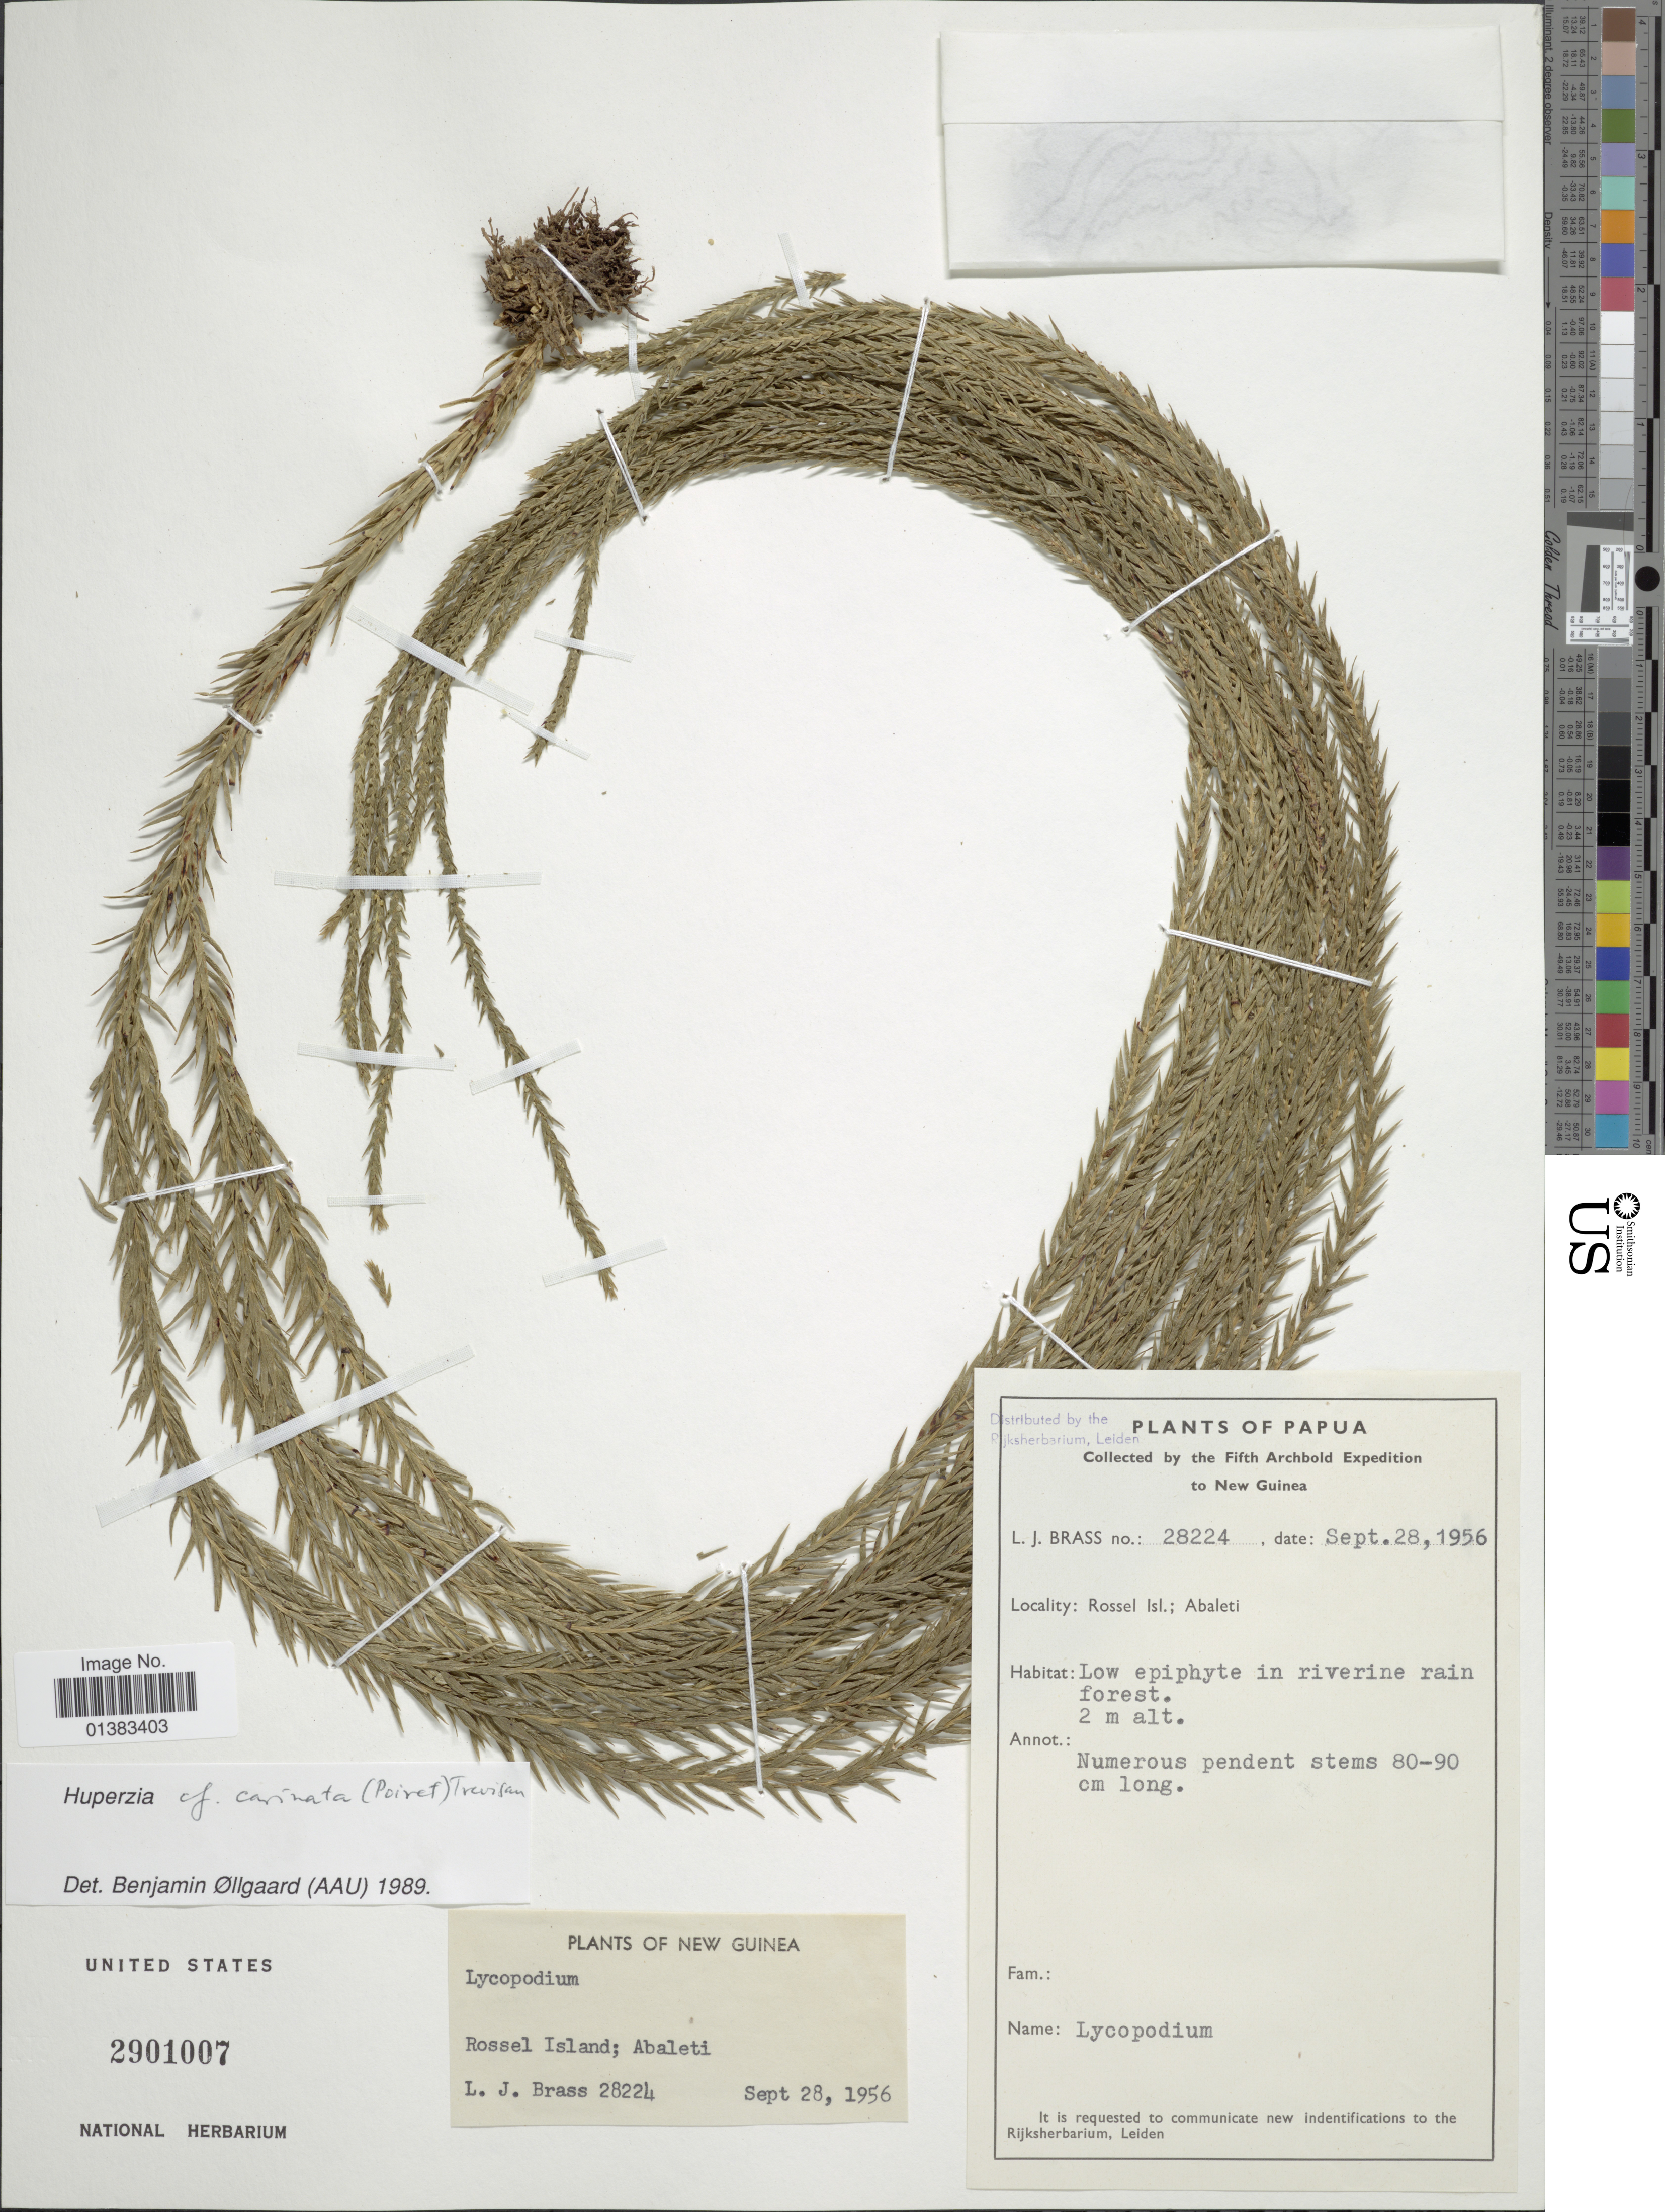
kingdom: Plantae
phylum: Tracheophyta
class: Lycopodiopsida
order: Lycopodiales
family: Lycopodiaceae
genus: Phlegmariurus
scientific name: Phlegmariurus carinatus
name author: (Desv.) Ching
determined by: Field, A. R.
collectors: L. J. Brass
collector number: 28224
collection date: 1956-09-28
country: Papua New Guinea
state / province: Milne Bay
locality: Rossel Isl.; Abaleti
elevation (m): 2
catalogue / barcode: US 2901007